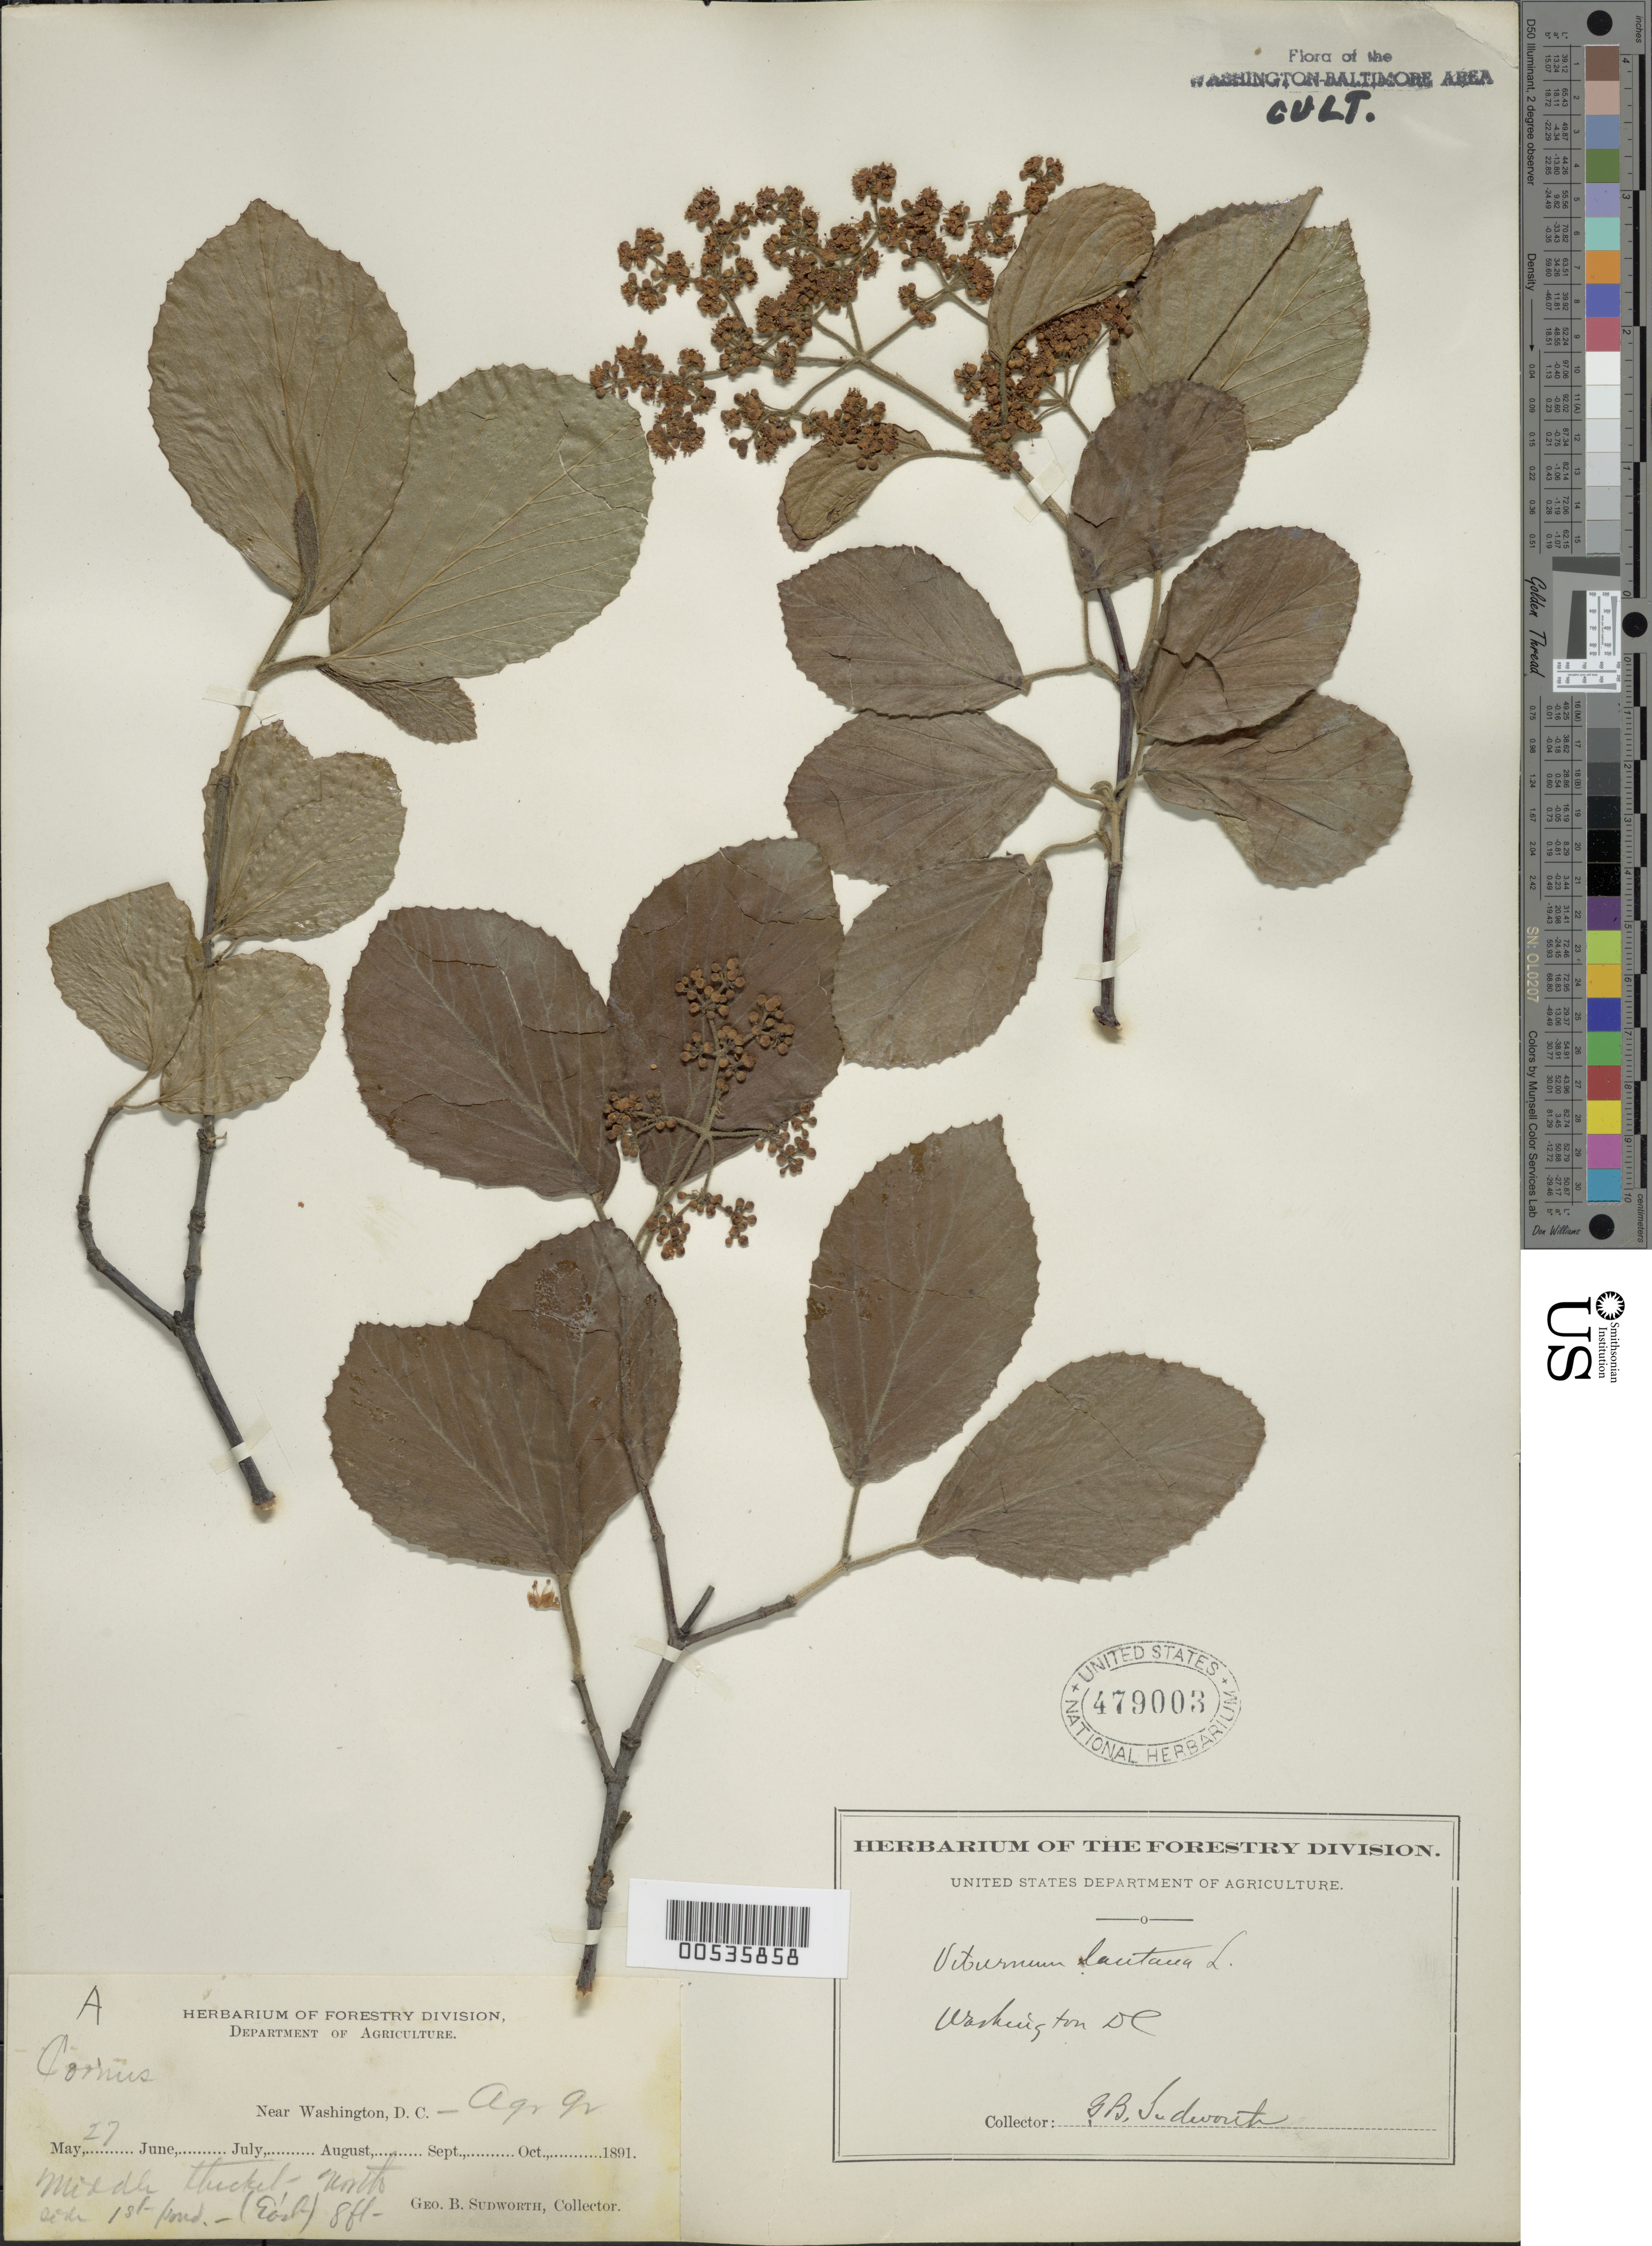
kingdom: Plantae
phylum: Tracheophyta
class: Magnoliopsida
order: Dipsacales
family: Viburnaceae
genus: Viburnum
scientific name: Viburnum lantana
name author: L.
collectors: G. B. Sudworth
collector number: A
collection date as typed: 27 May 1891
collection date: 1891-05-27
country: United States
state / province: District of Columbia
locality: Department of Agriculture, Washington, D.C.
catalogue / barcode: US 479003